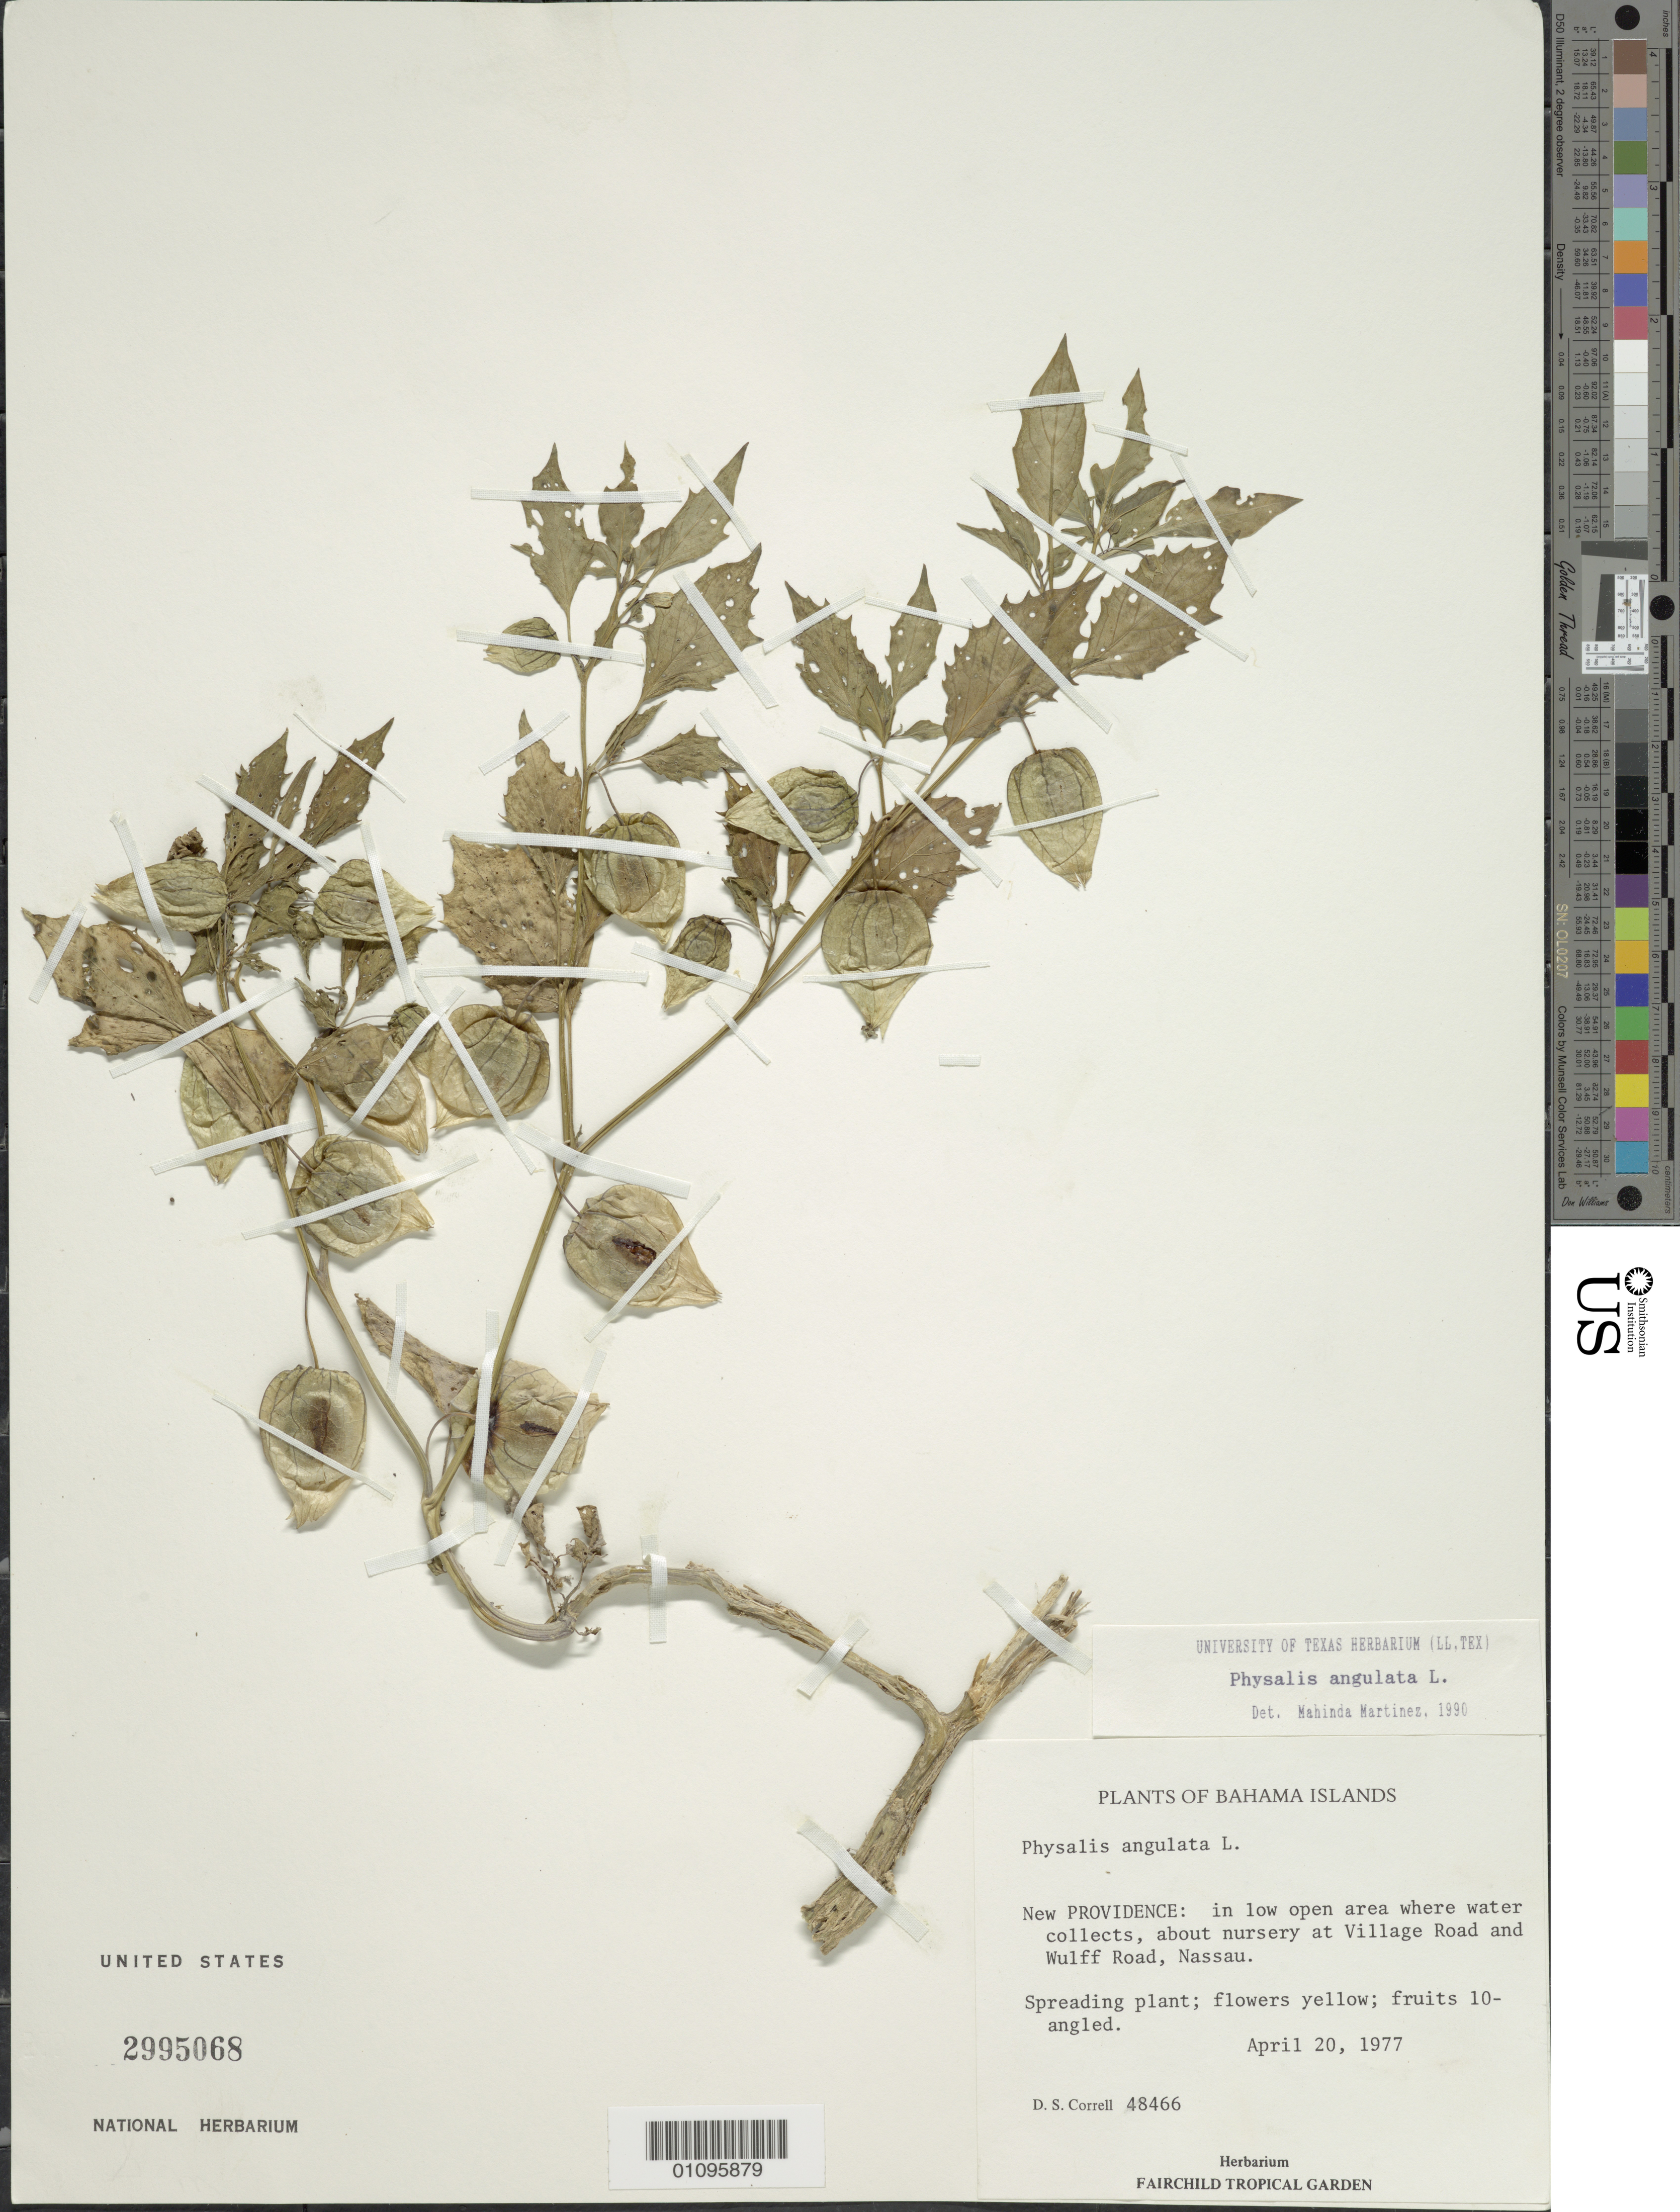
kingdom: Plantae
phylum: Tracheophyta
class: Magnoliopsida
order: Solanales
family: Solanaceae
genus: Physalis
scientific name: Physalis angulata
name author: L.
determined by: Martinez, M.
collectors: D. S. Correll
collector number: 48466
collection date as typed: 20 Apr 1977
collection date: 1977-04-20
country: Bahamas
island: New Providence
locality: Village Road and Wulff Road, about nursery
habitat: In low open area where water collects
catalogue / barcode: US 2995068